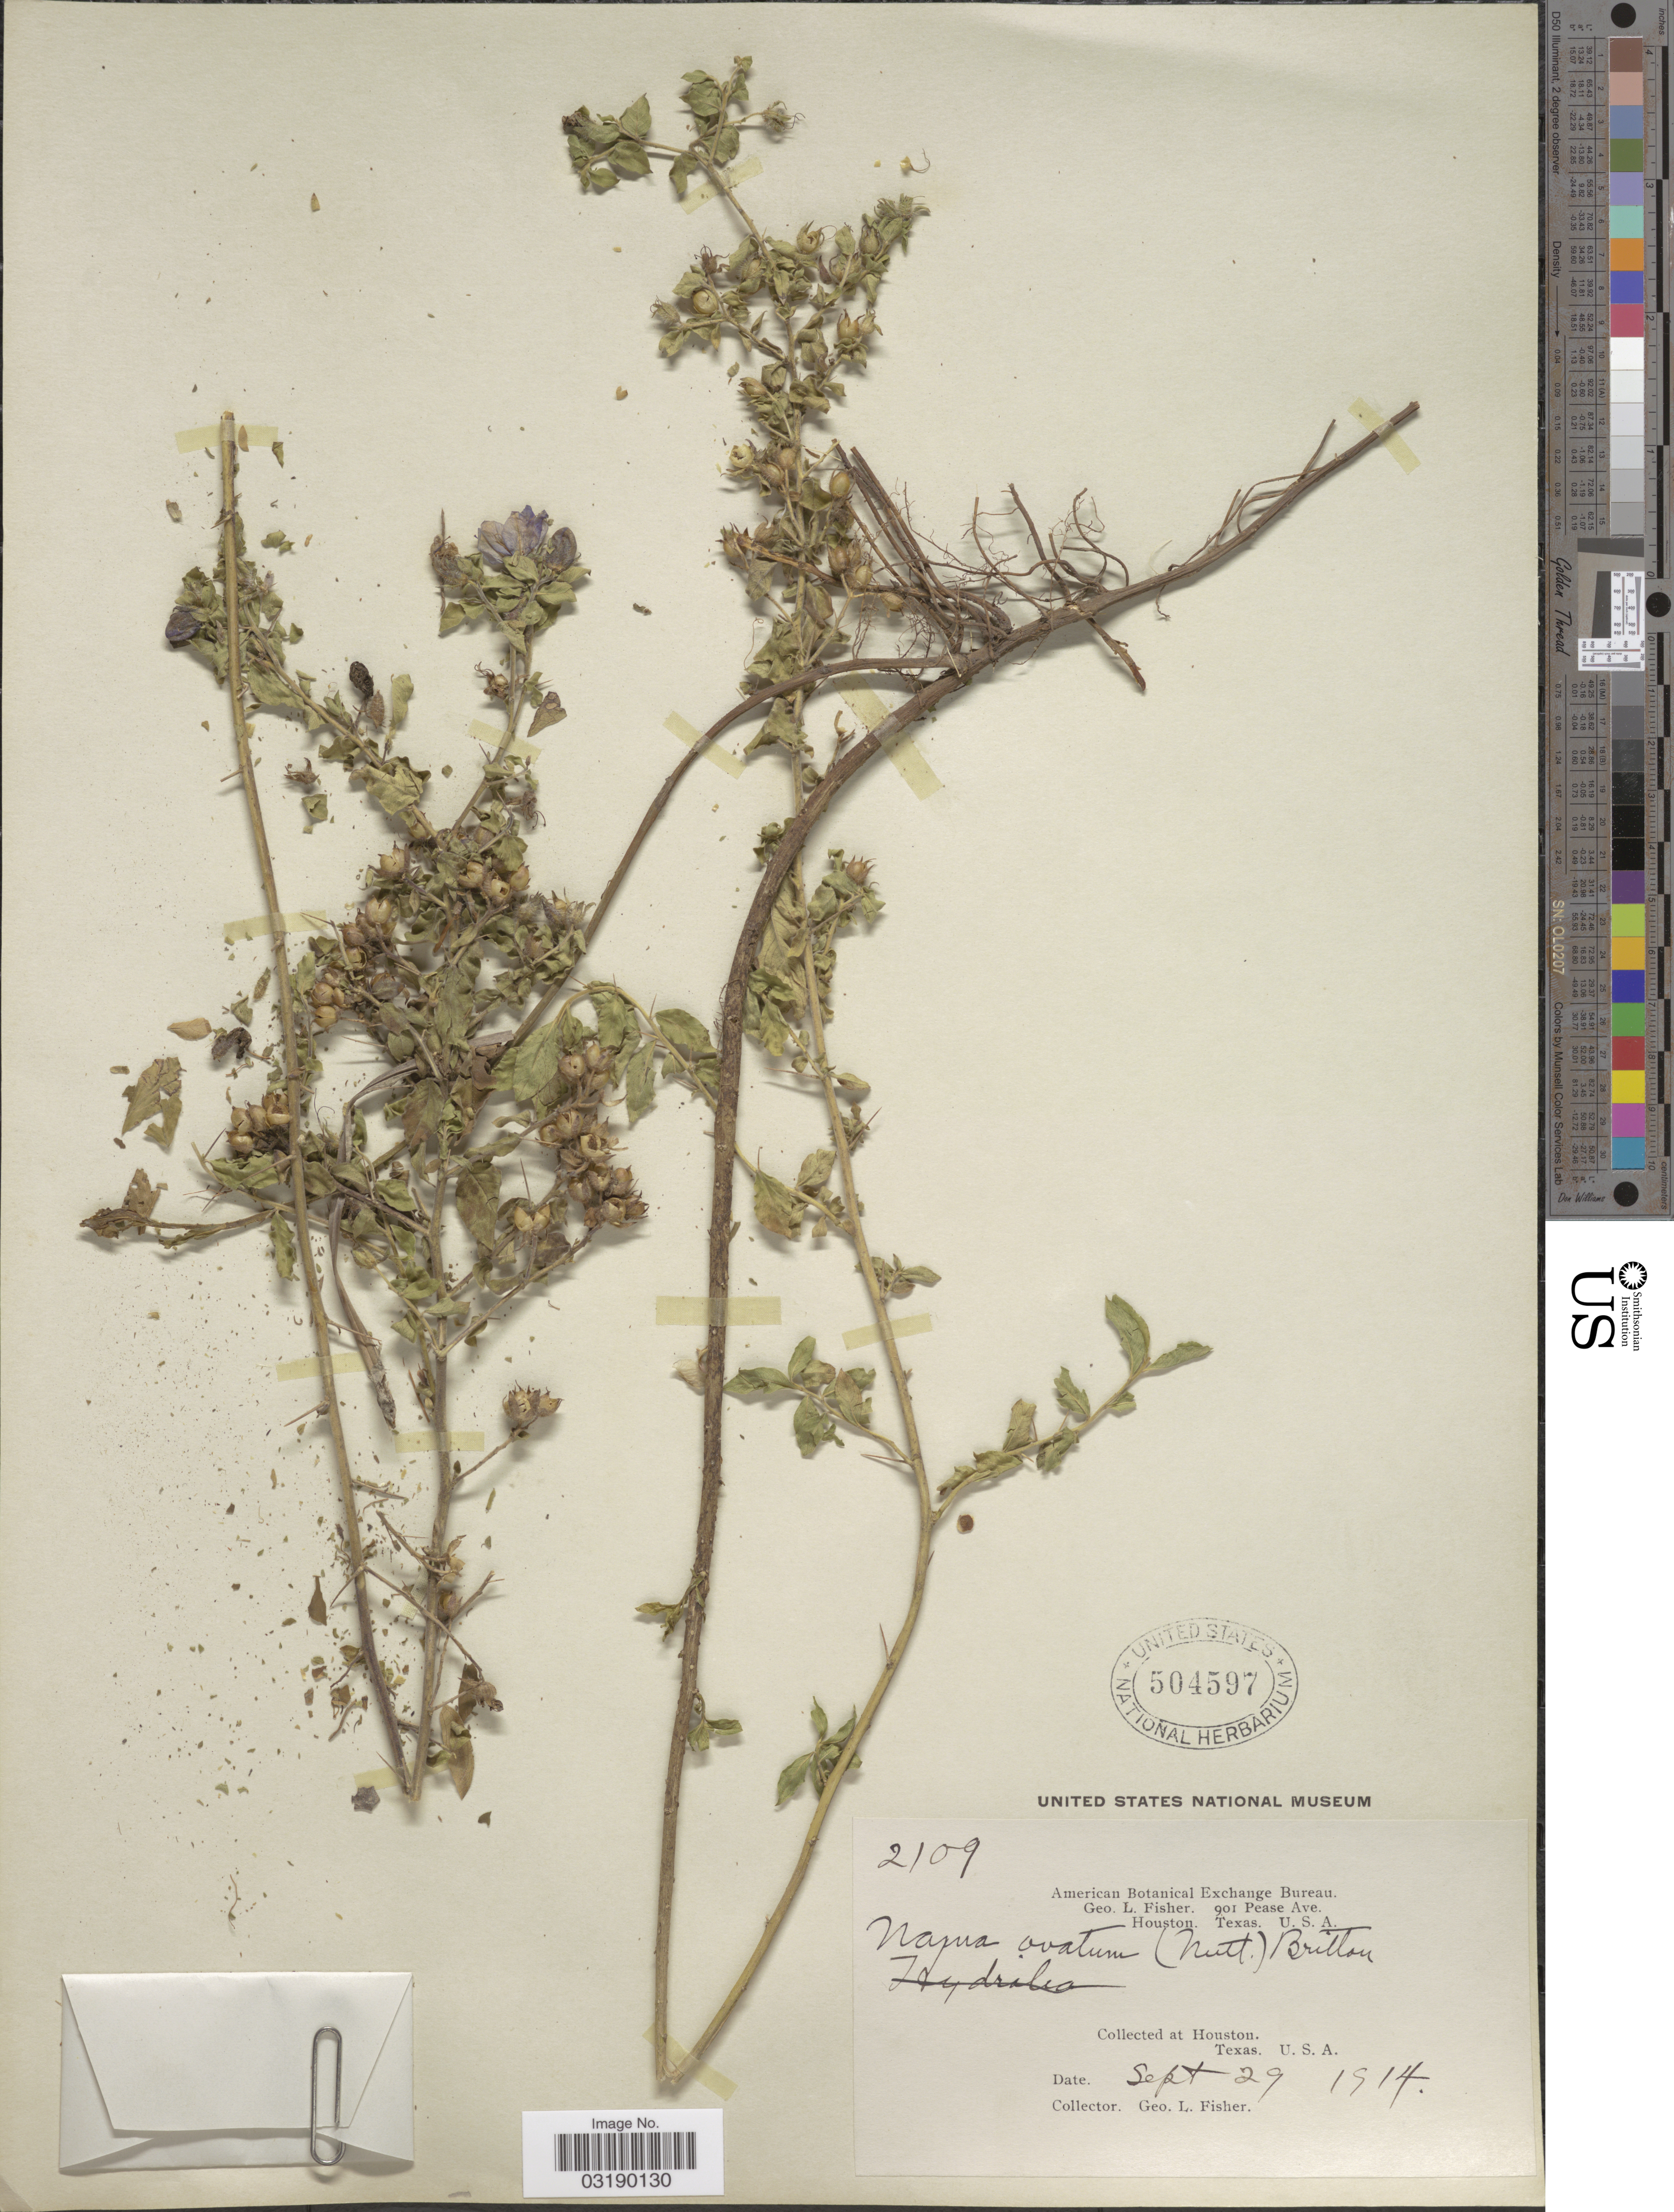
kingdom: Plantae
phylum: Tracheophyta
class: Magnoliopsida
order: Solanales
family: Hydroleaceae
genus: Hydrolea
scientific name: Hydrolea ovata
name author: Nutt. ex Choisy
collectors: G. L. Fisher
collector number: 2109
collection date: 1914-09-29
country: United States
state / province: Texas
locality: Houston.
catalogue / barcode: US 504597